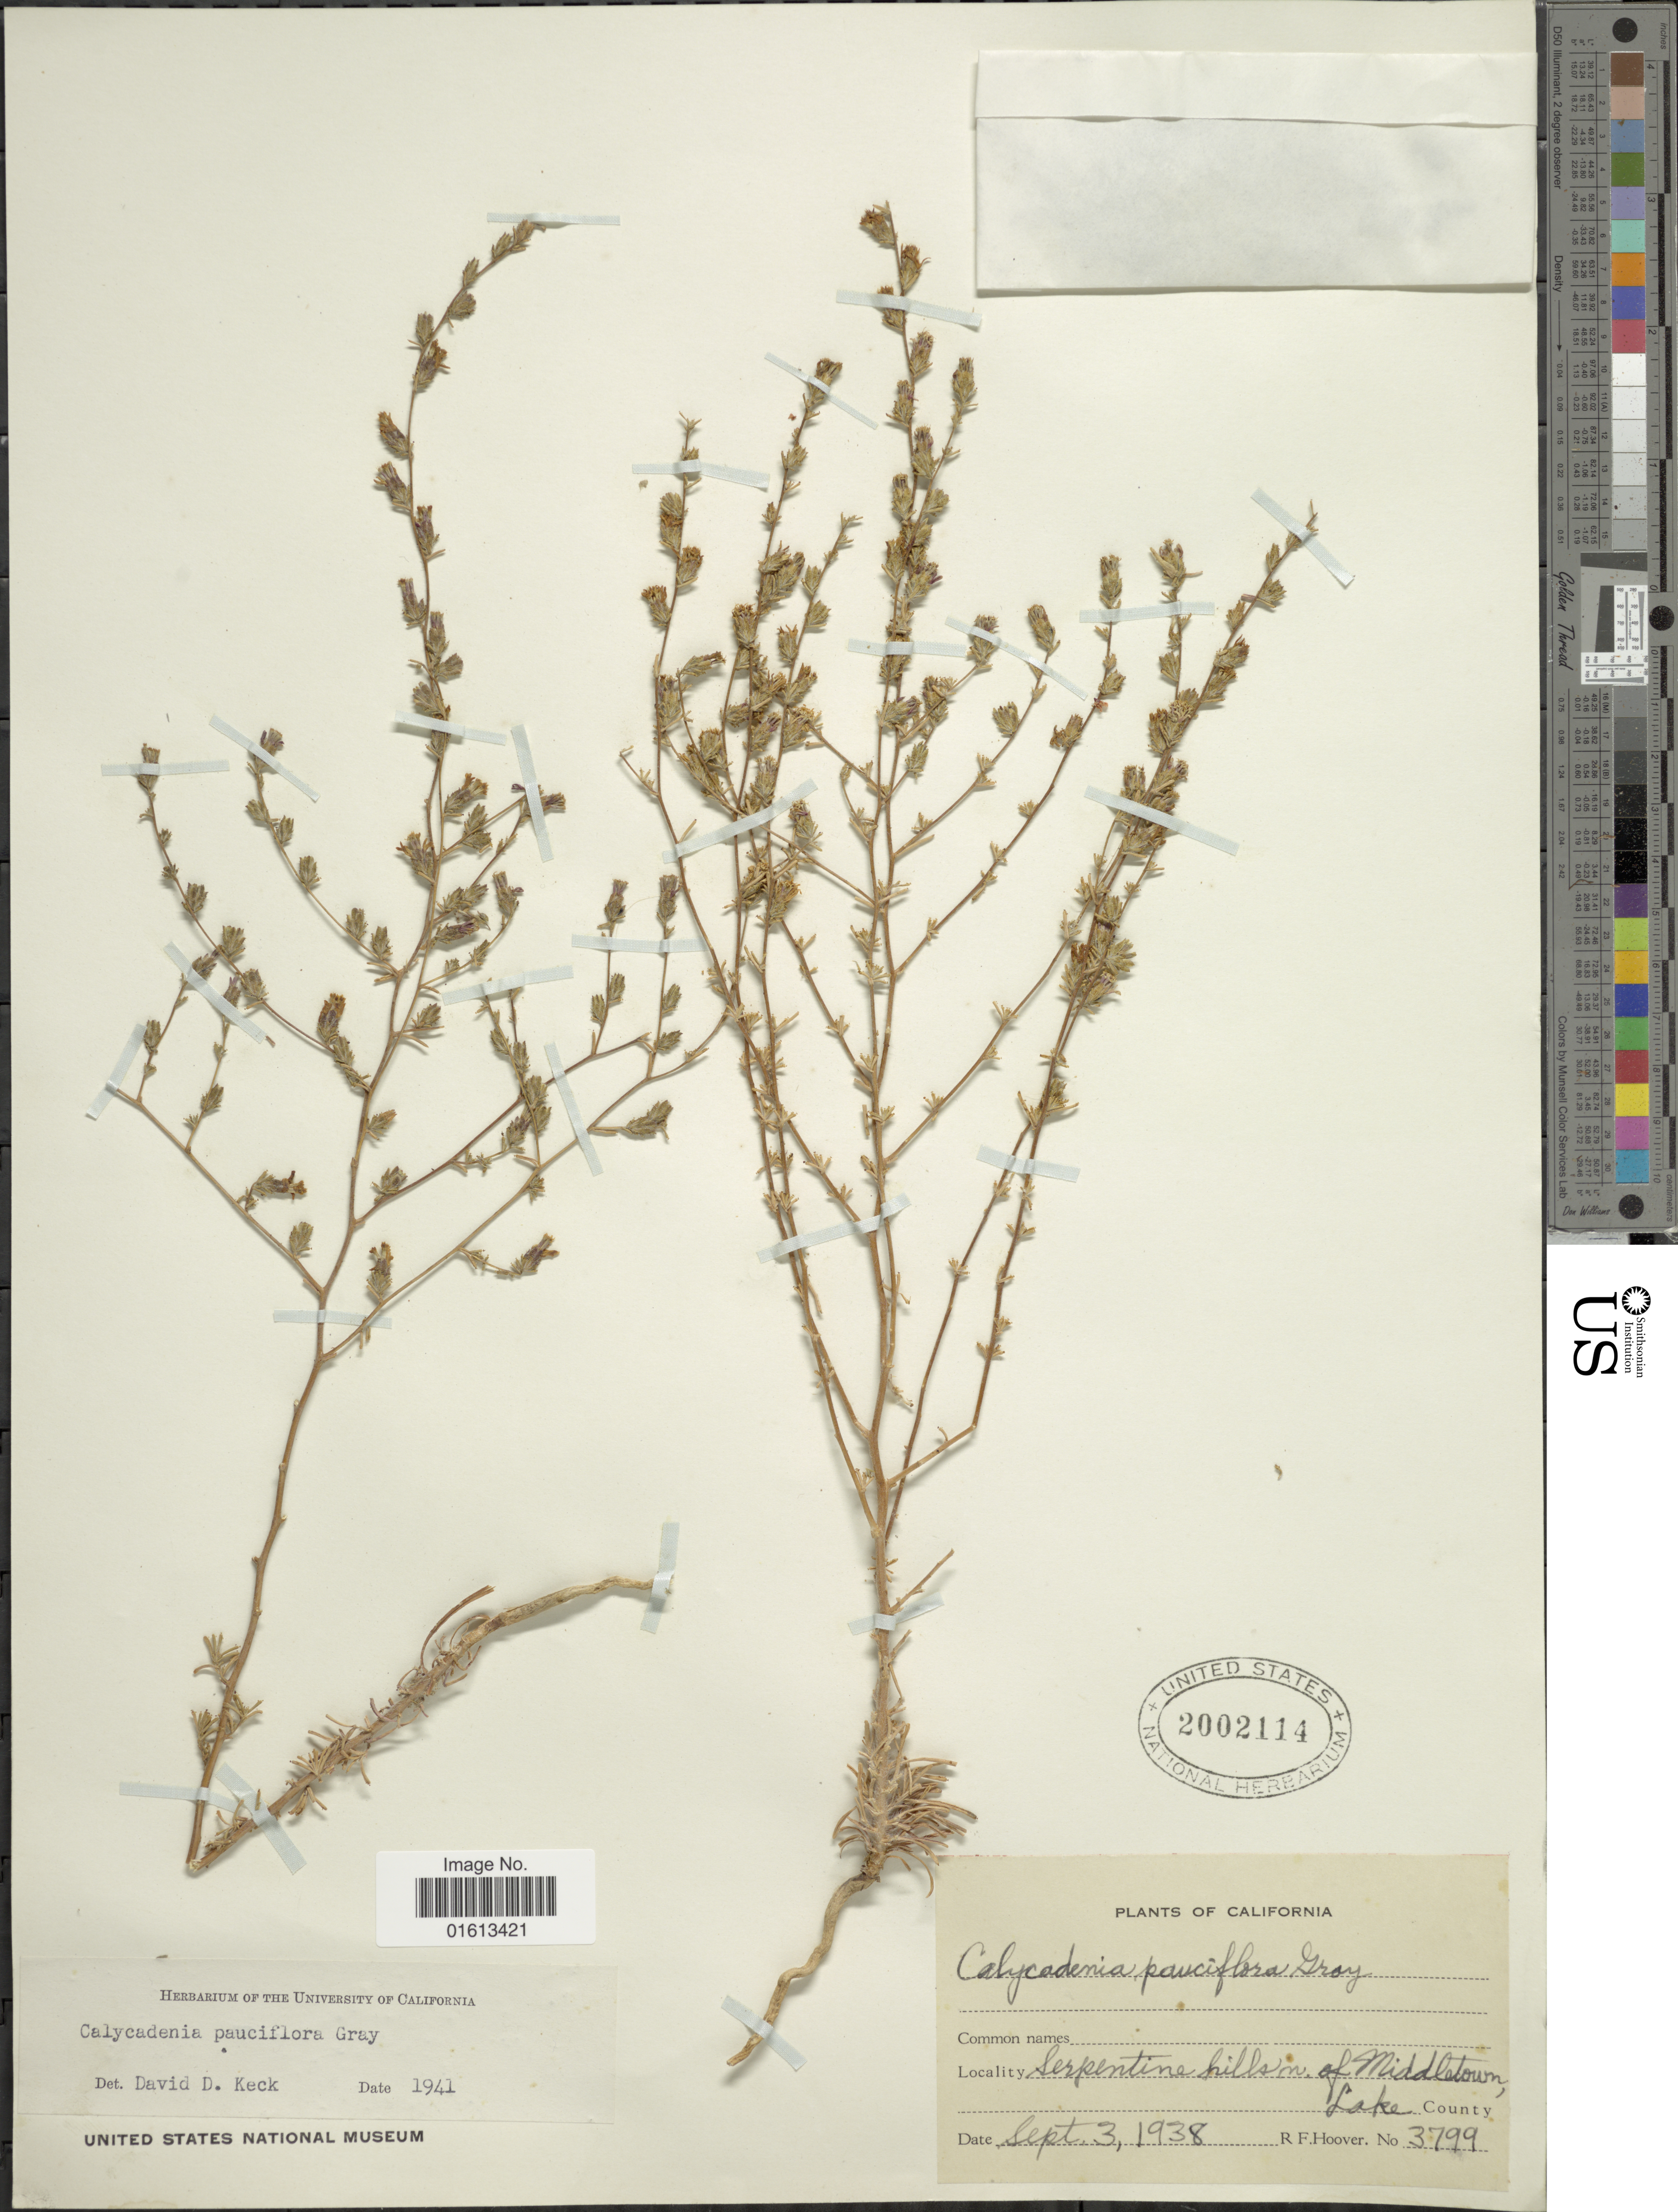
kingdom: Plantae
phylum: Tracheophyta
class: Magnoliopsida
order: Asterales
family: Asteraceae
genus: Calycadenia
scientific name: Calycadenia pauciflora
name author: A. Gray in Emory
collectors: R. F. Hoover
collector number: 3799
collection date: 1938-09-03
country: United States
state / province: California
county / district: Lake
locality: Serpentine hills n. of Middletown, Lake County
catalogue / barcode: US 2002114